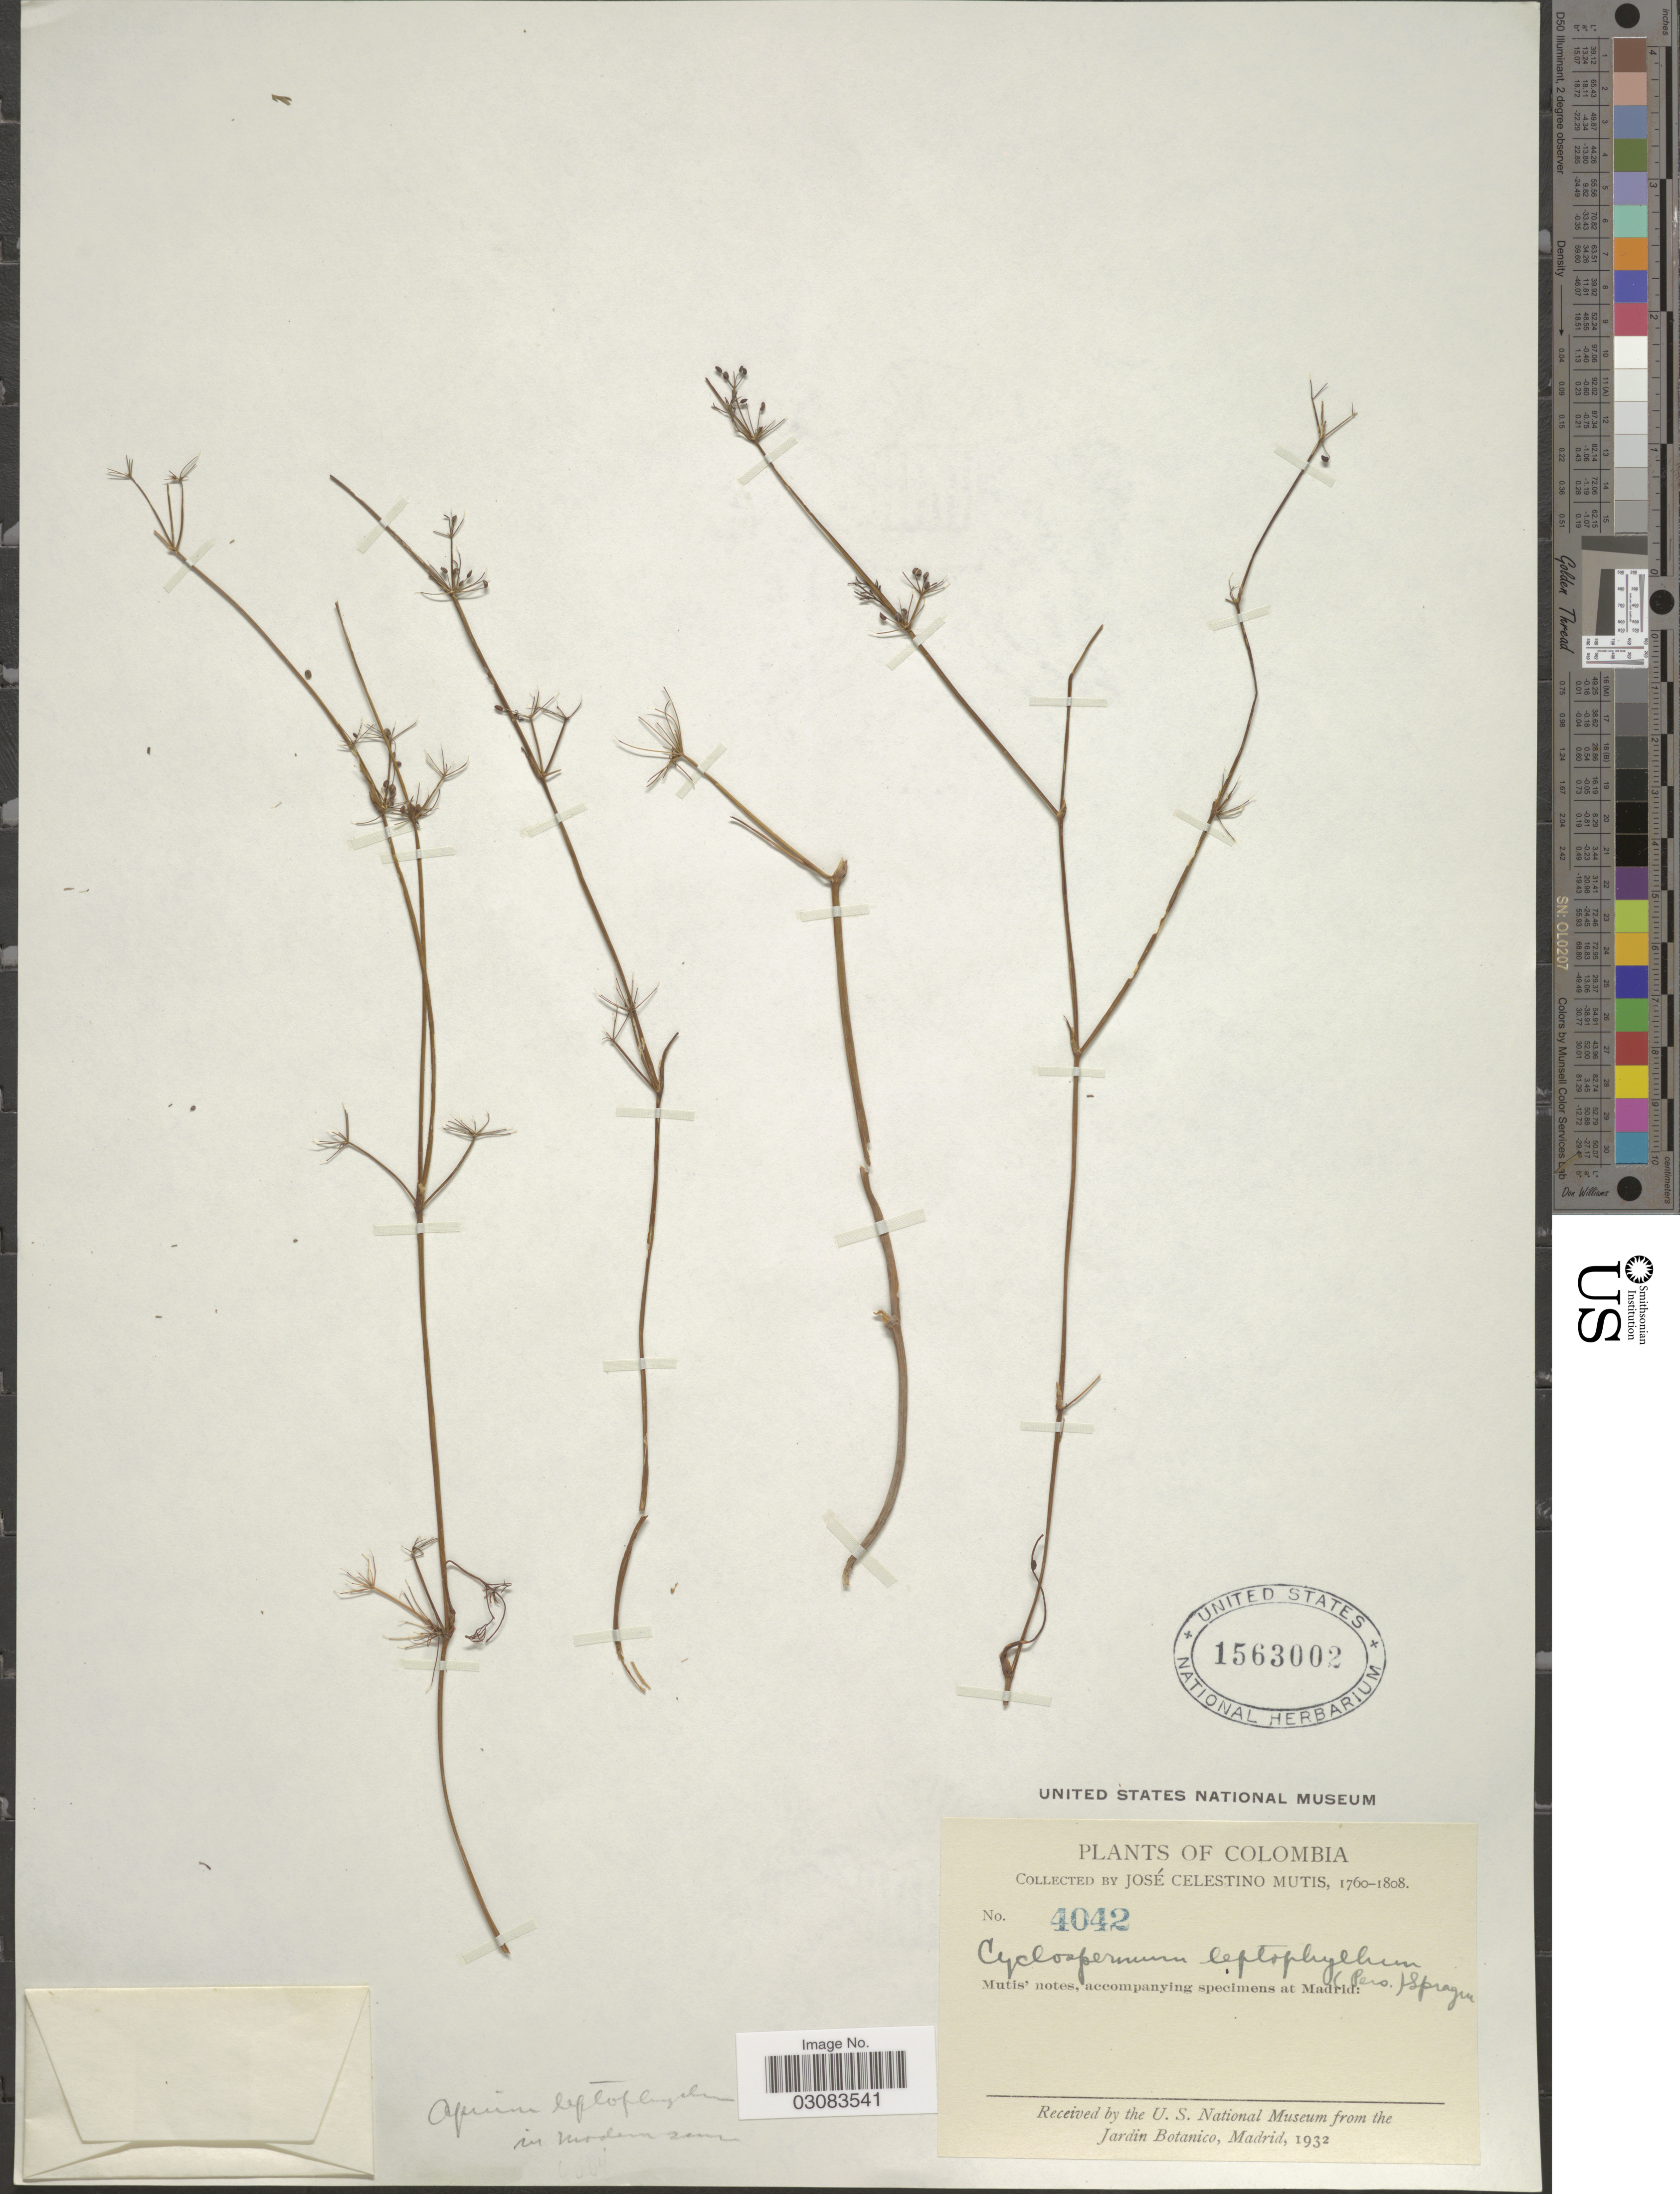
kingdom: Plantae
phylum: Tracheophyta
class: Magnoliopsida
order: Apiales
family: Apiaceae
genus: Cyclospermum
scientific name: Cyclospermum leptophyllum var. leptophyllum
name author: (Pers.) Sprague ex Britton & P. Wilson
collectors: J. C. B. Mutis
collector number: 4042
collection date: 1760/1808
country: Colombia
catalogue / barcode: US 1563002